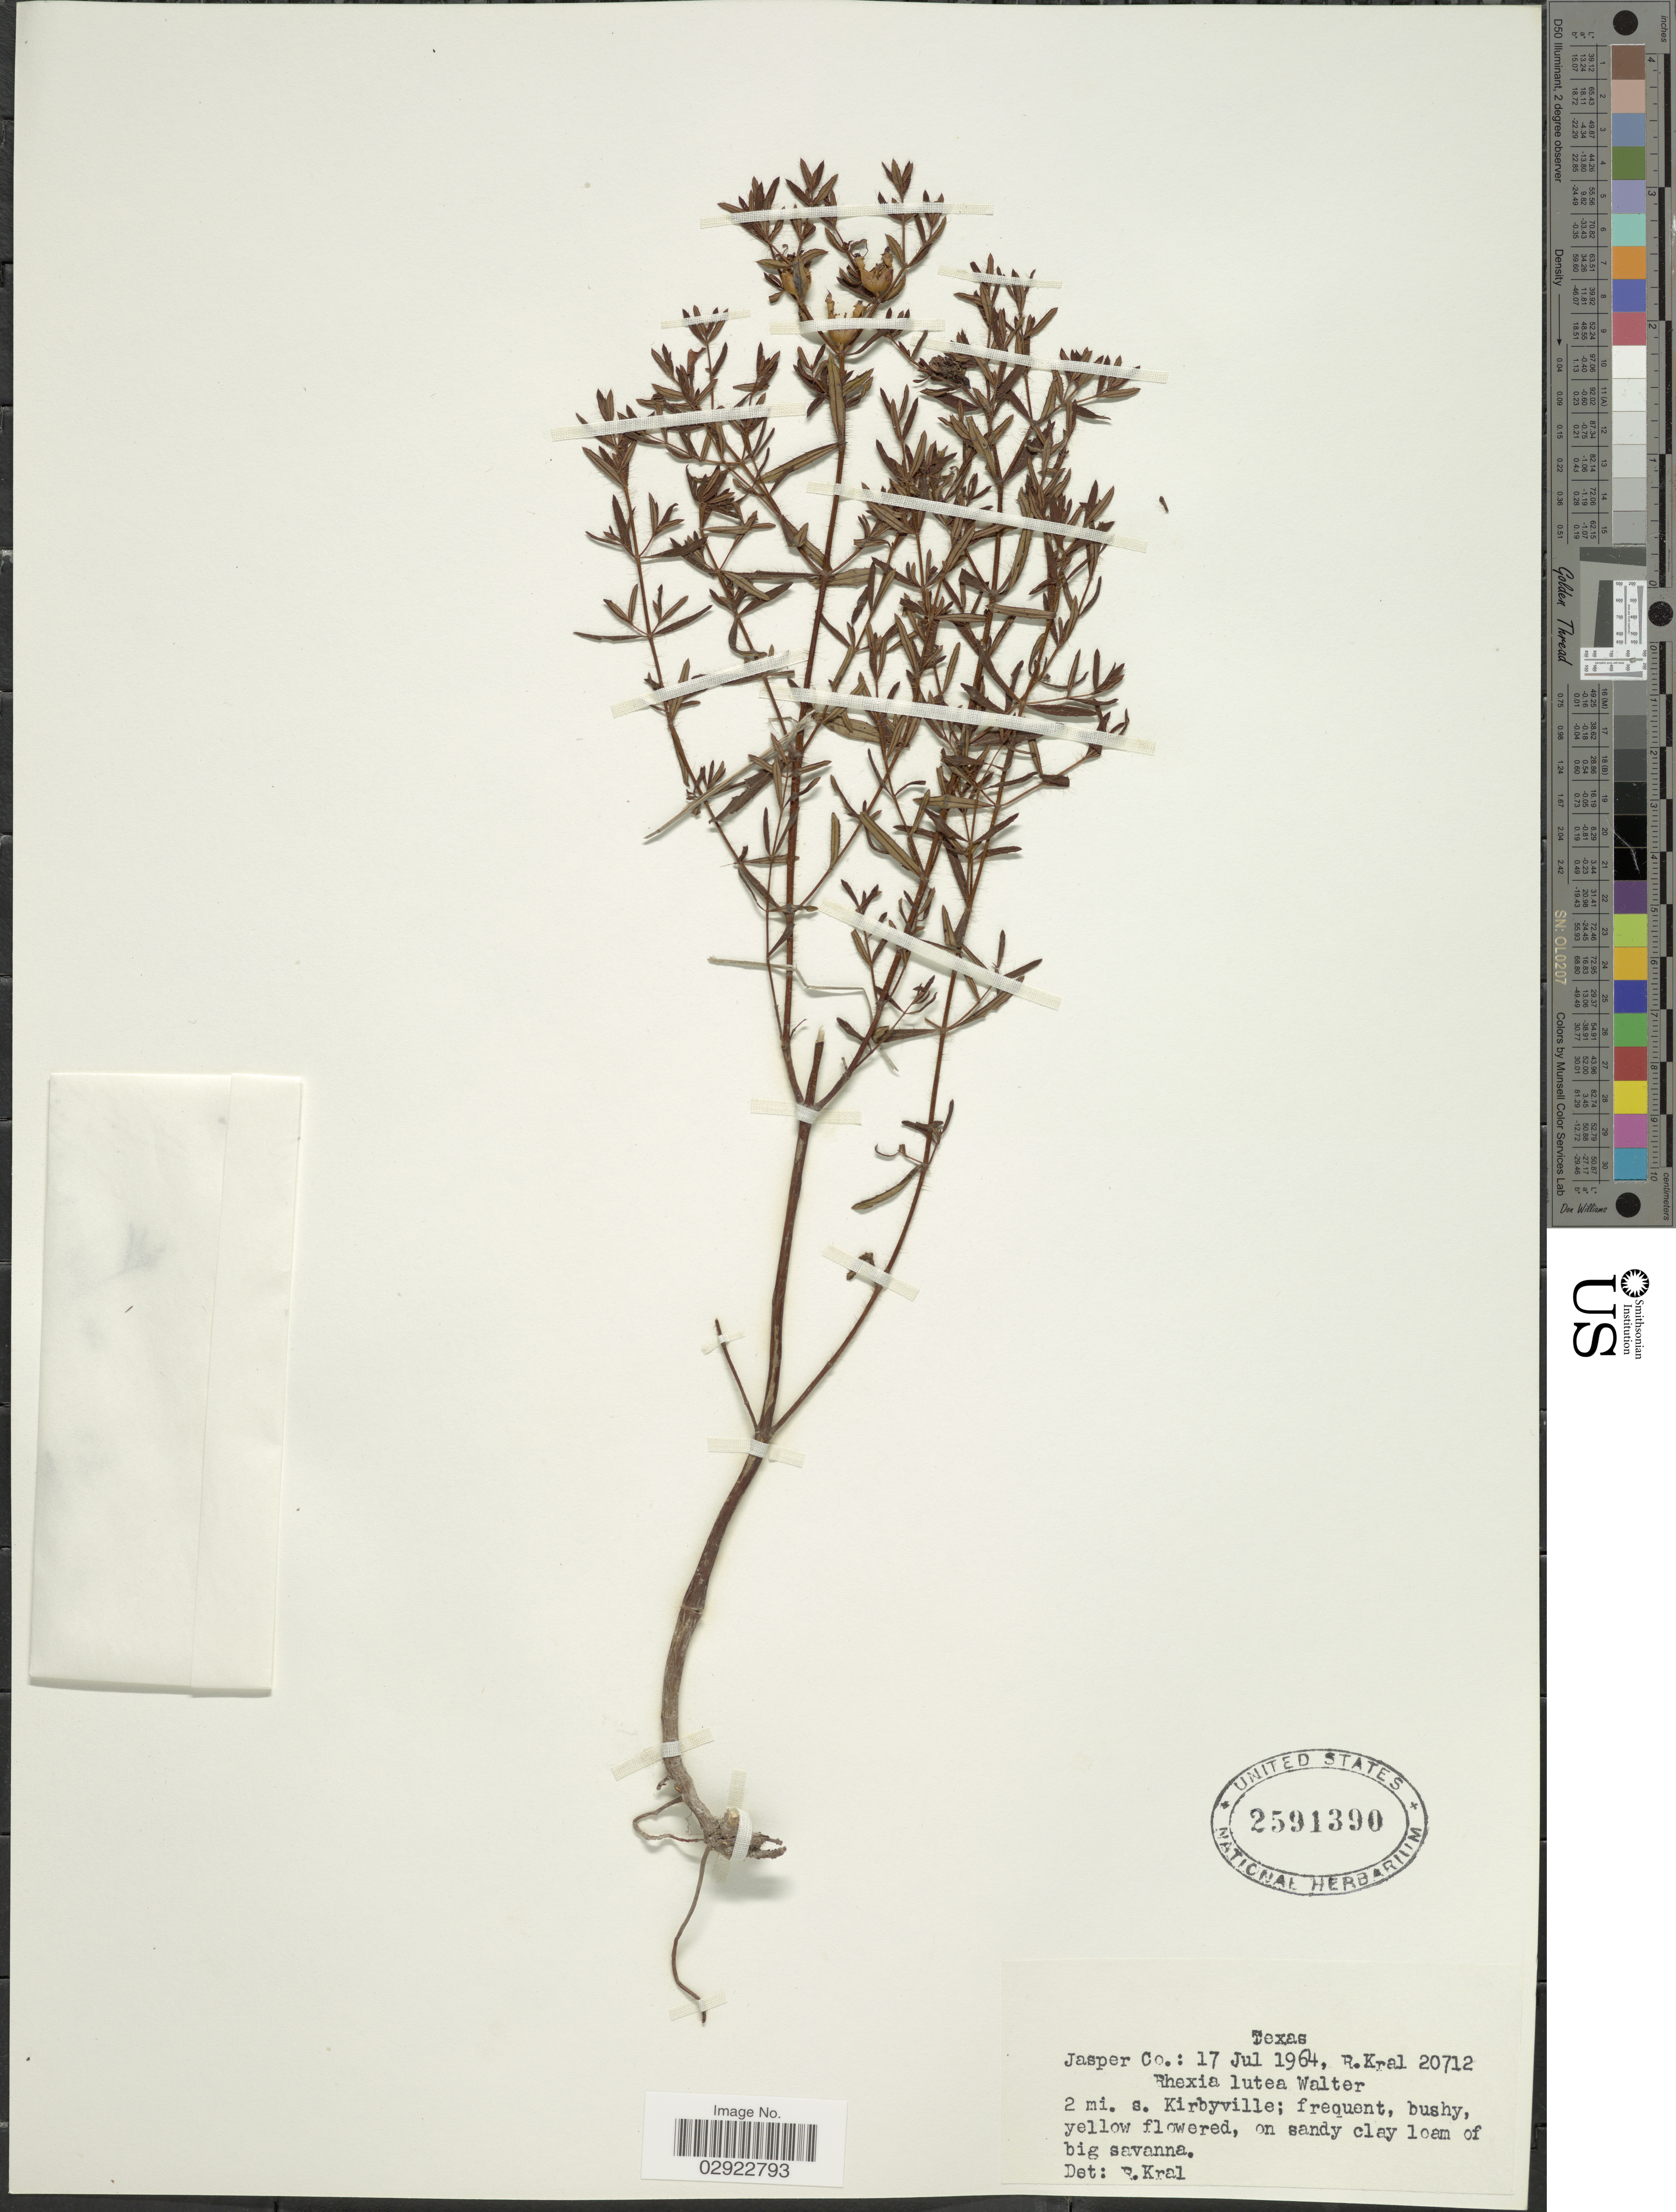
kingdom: Plantae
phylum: Tracheophyta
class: Magnoliopsida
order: Myrtales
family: Melastomataceae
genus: Rhexia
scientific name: Rhexia lutea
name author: Walter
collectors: R. Kral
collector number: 20712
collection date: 1964-07-17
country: United States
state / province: Texas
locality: Jasper Co. 2 mi. s. Kirbyville.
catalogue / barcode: US 2591390